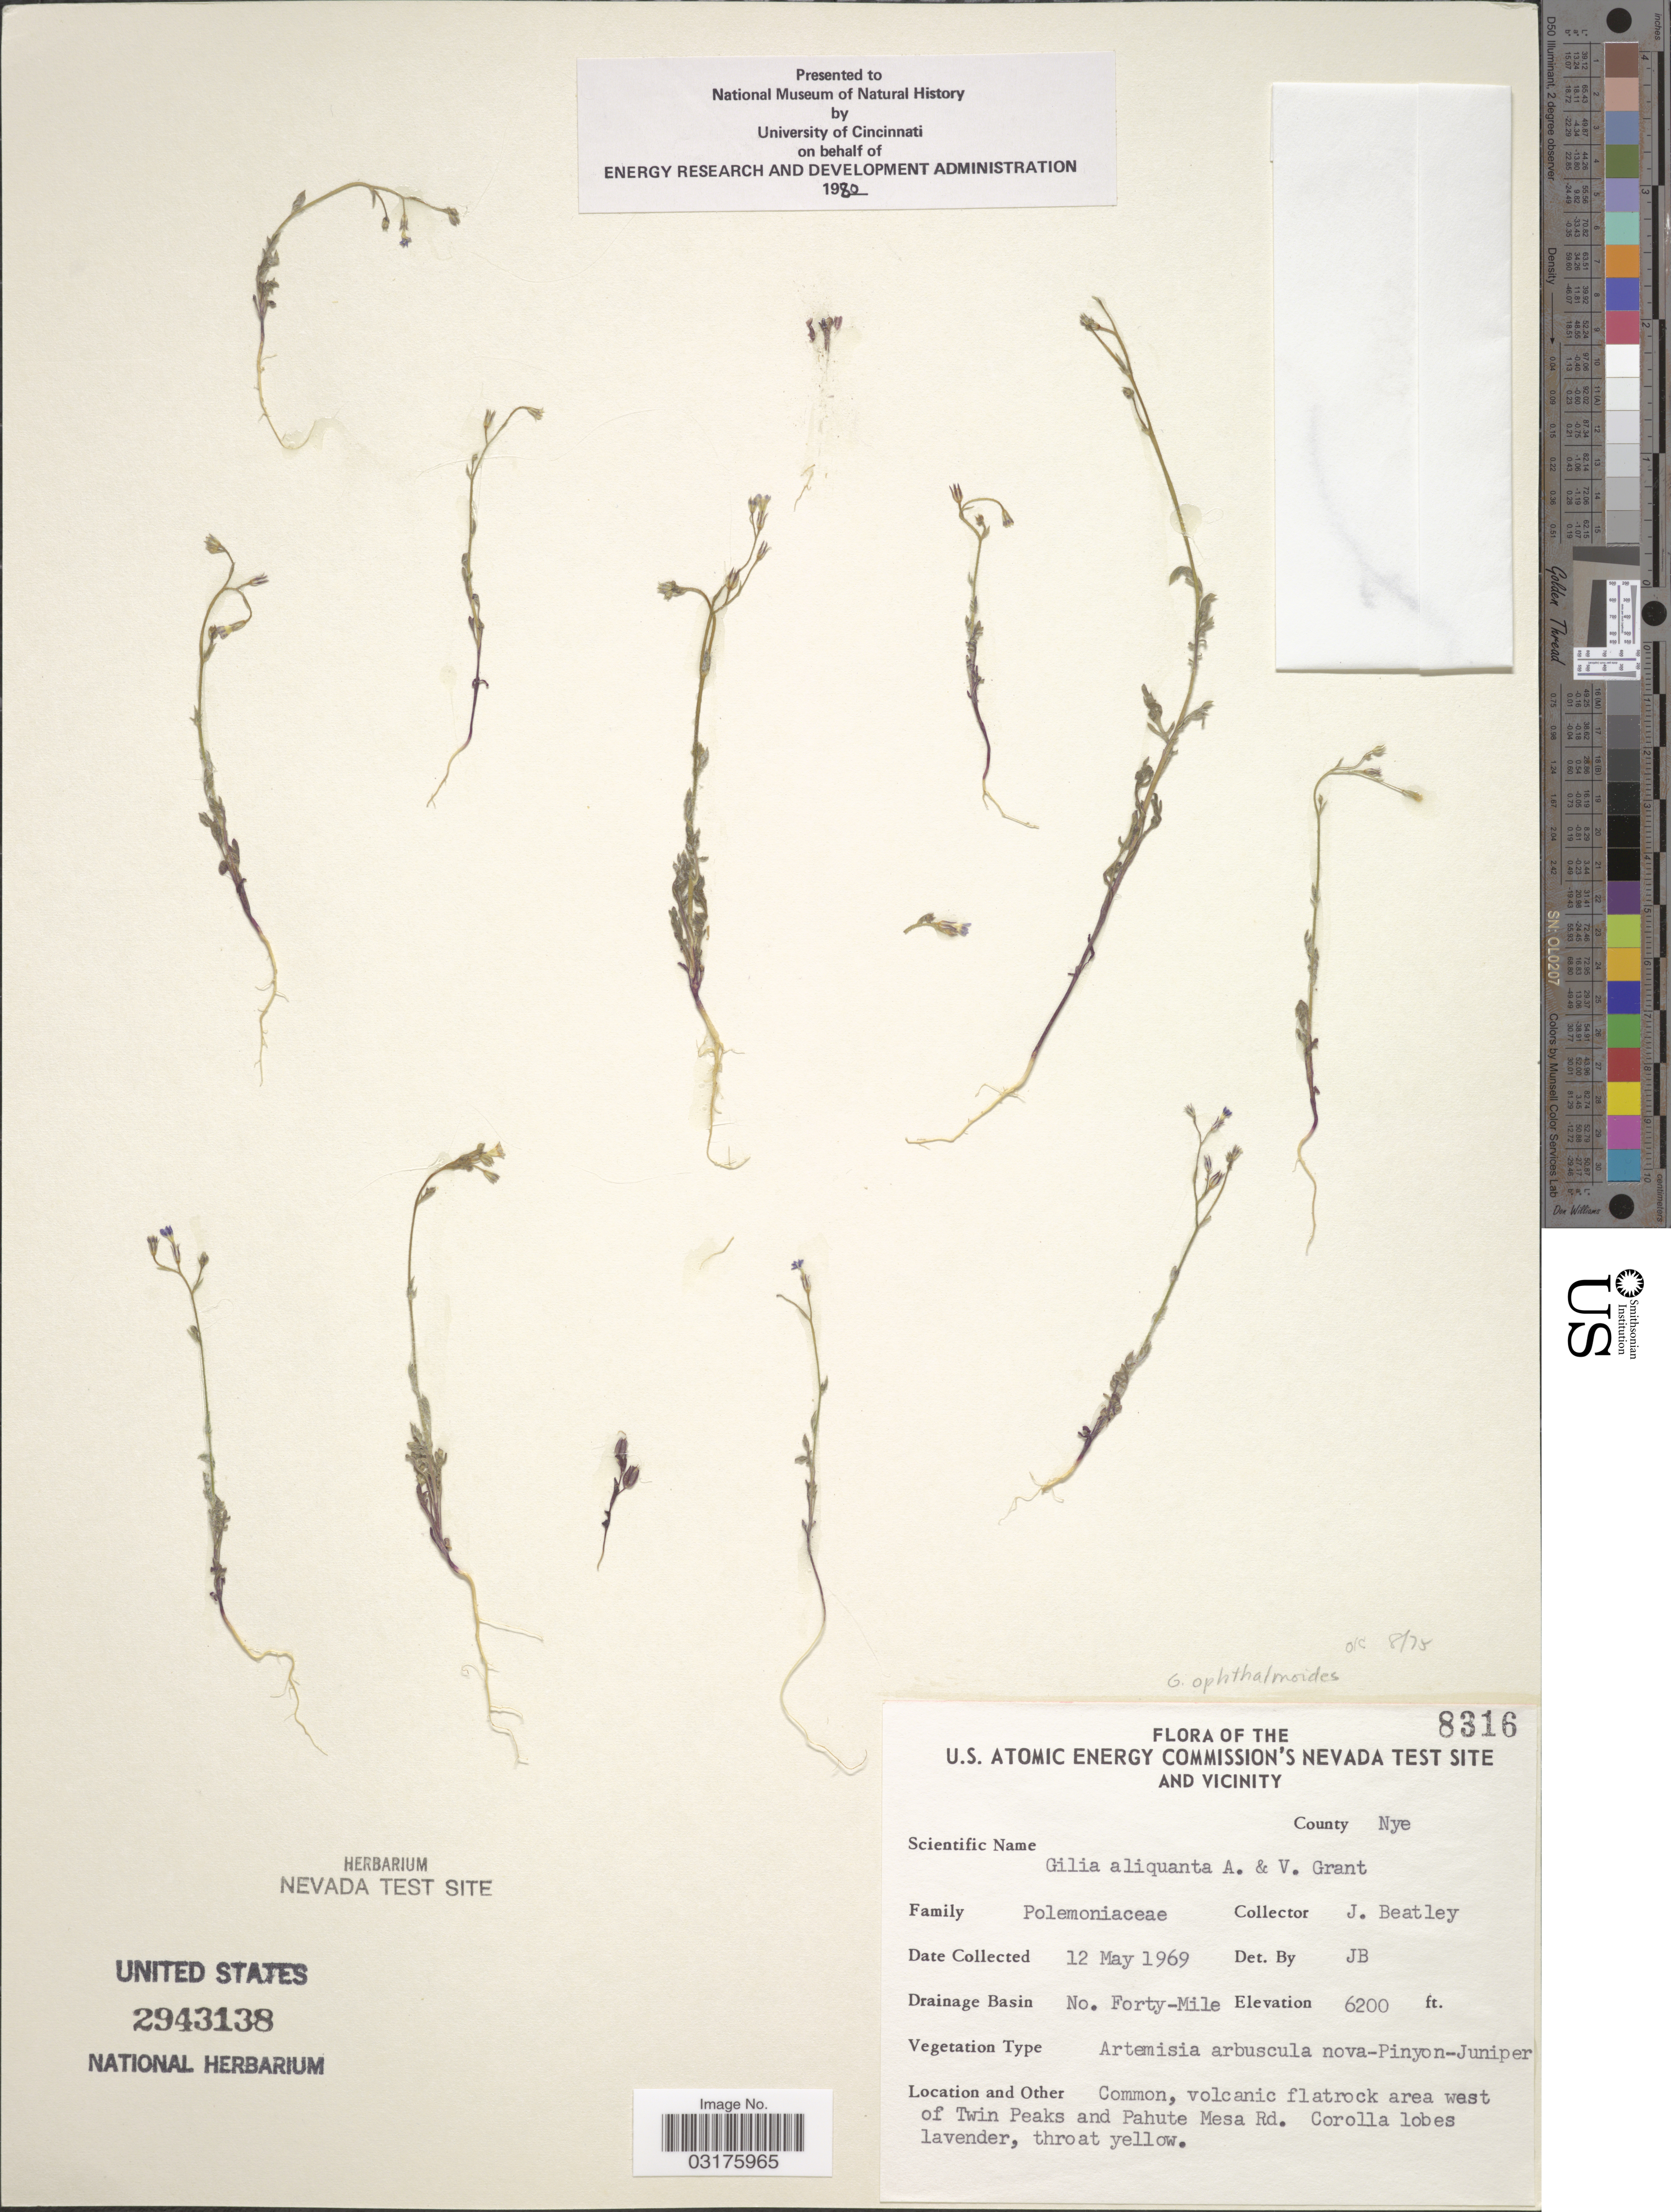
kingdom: Plantae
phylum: Tracheophyta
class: Magnoliopsida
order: Ericales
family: Polemoniaceae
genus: Gilia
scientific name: Gilia ophthalmoides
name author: Brand in Engl.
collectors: J. C. Beatley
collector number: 8316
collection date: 1969-05-12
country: United States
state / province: Nevada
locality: U.S. Atomic Energy Commission's Nevada Test Site and Vicinity, County Nye, Drainage Basin No. Forty-Mile, volcanic flatrock area west of Twin Peaks and Pahute Mesa Rd.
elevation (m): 1890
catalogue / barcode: US 2943138